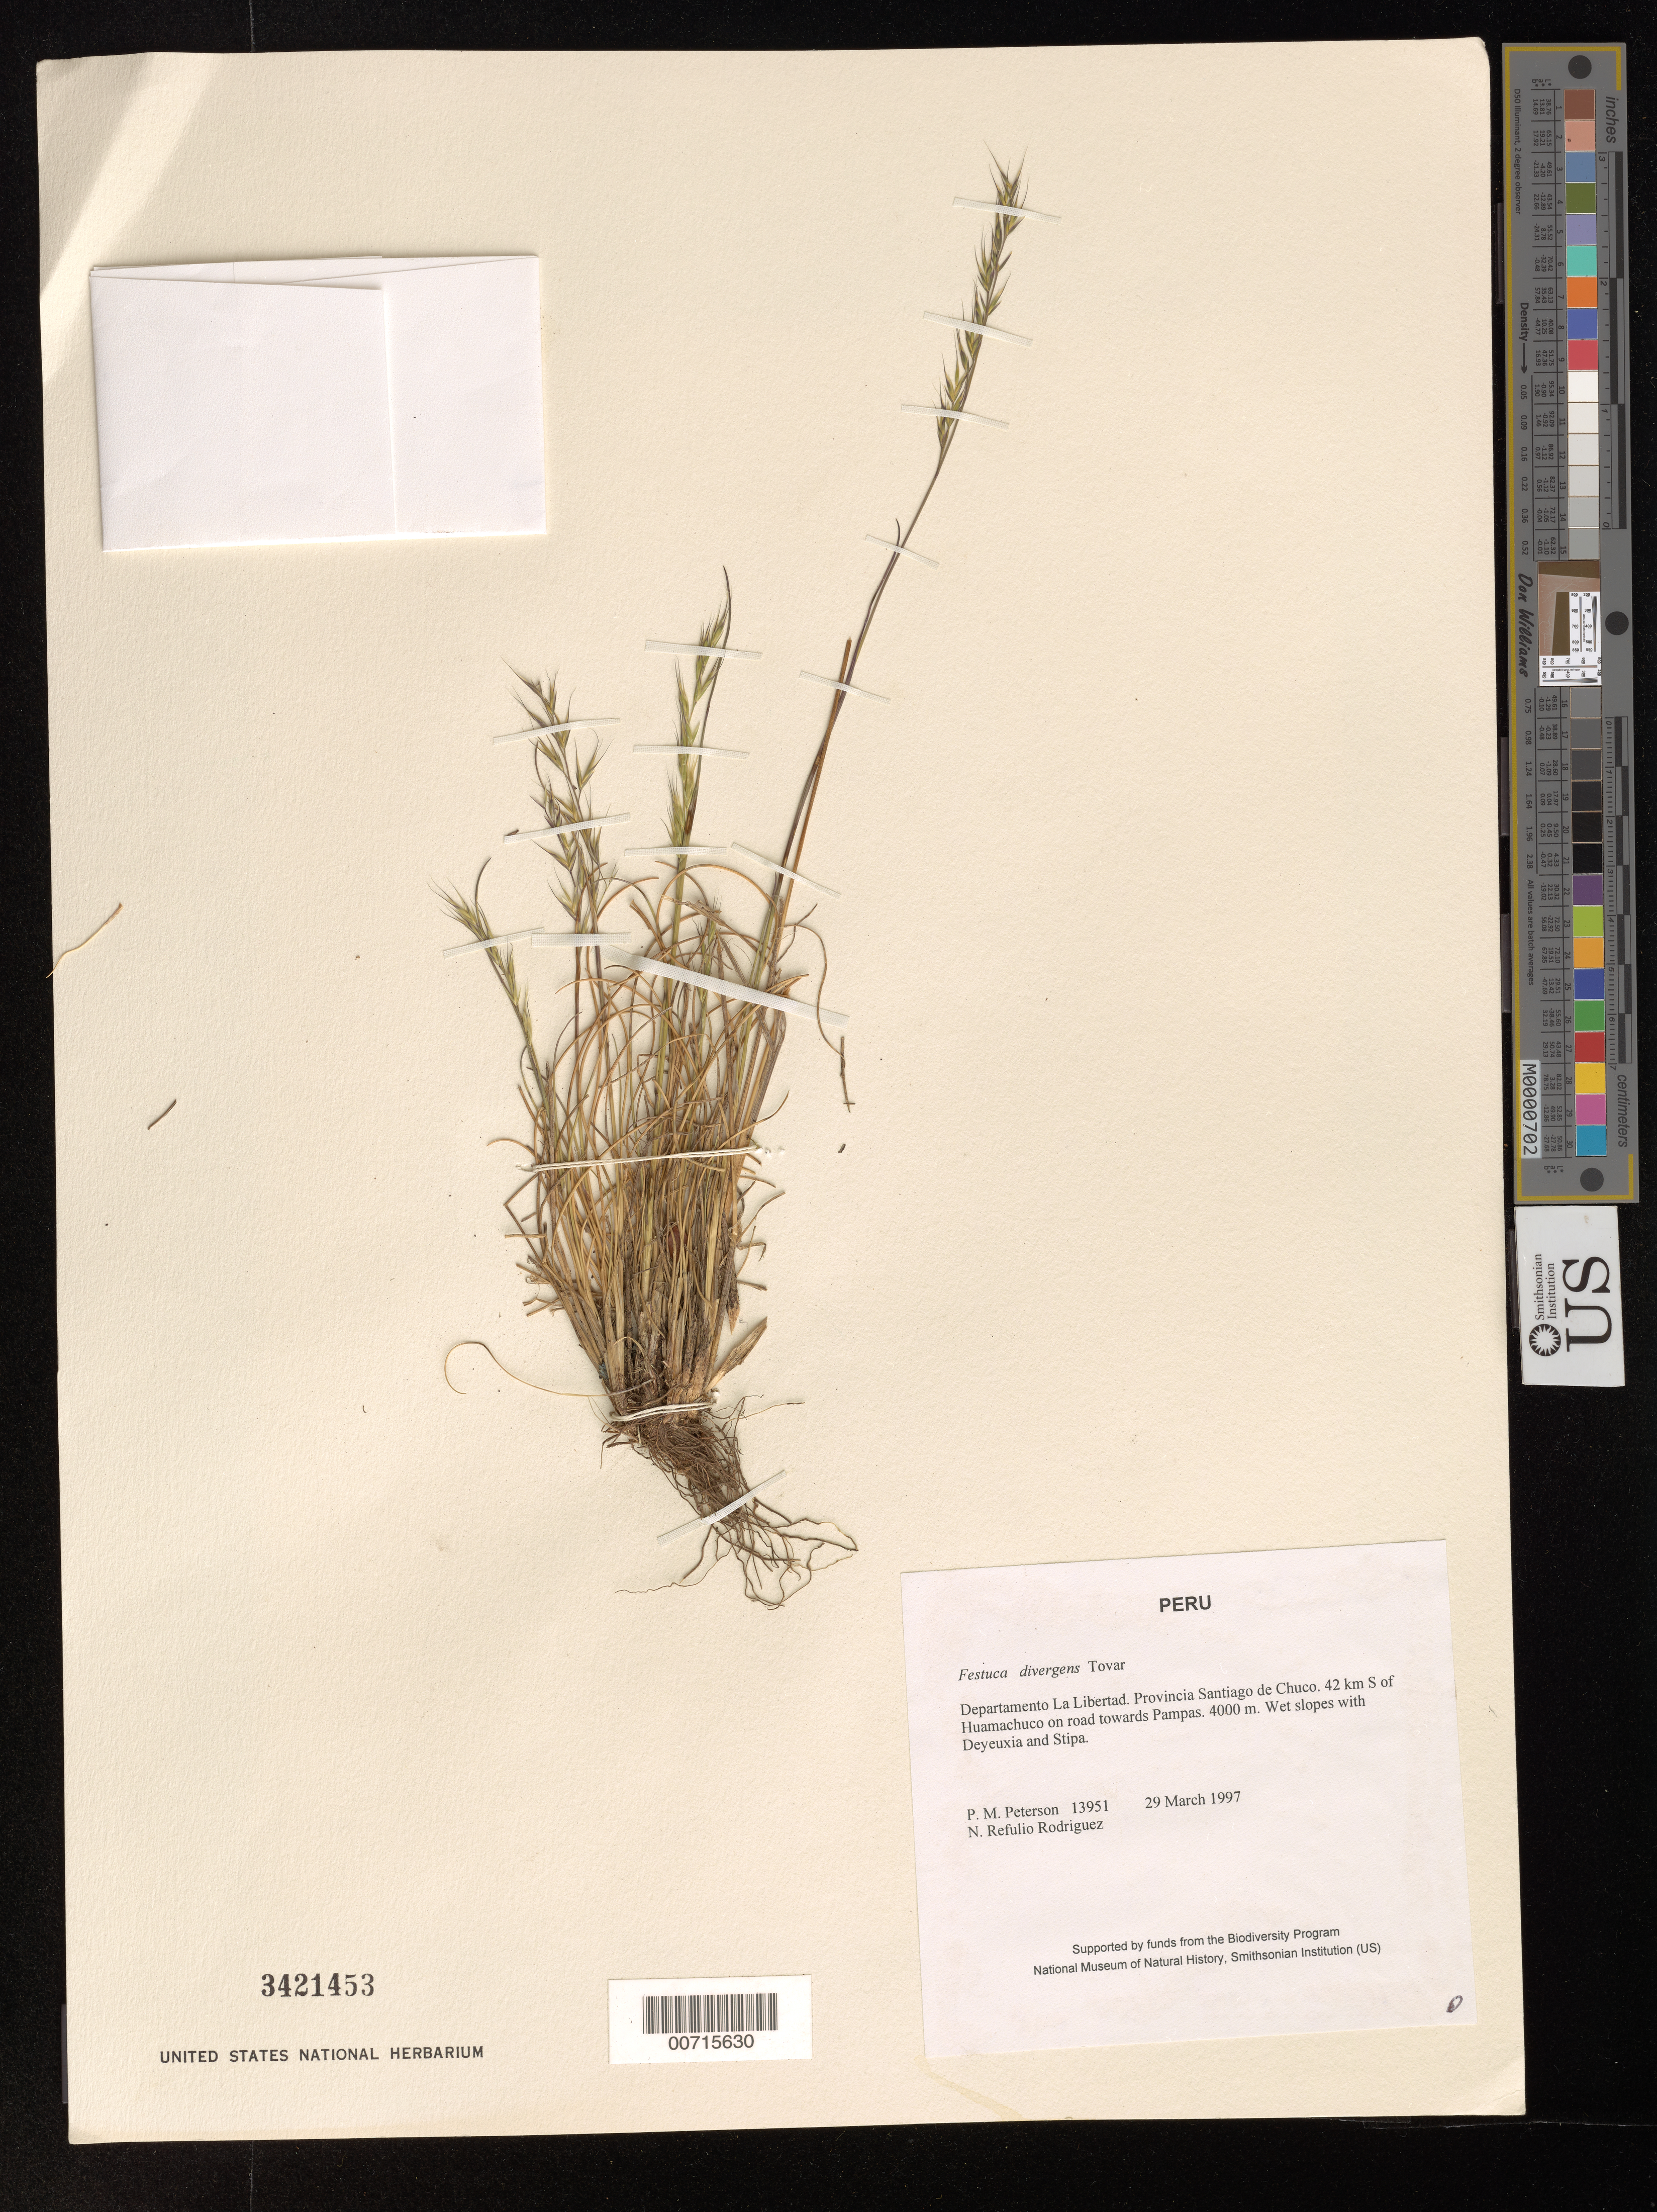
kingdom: Plantae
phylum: Tracheophyta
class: Liliopsida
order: Poales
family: Poaceae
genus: Festuca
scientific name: Festuca divergens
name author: Tovar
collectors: P. M. Peterson & N. Refulio-Rodríguez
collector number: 13951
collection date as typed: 29 Mar 1997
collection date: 1997-03-29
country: Peru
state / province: La Libertad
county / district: Santiago de Chuco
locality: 42 km S of Huamachuco on road towards Pampas.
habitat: Wet slopes with Deyeuxia and Stipa.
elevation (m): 4000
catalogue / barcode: US 3421453